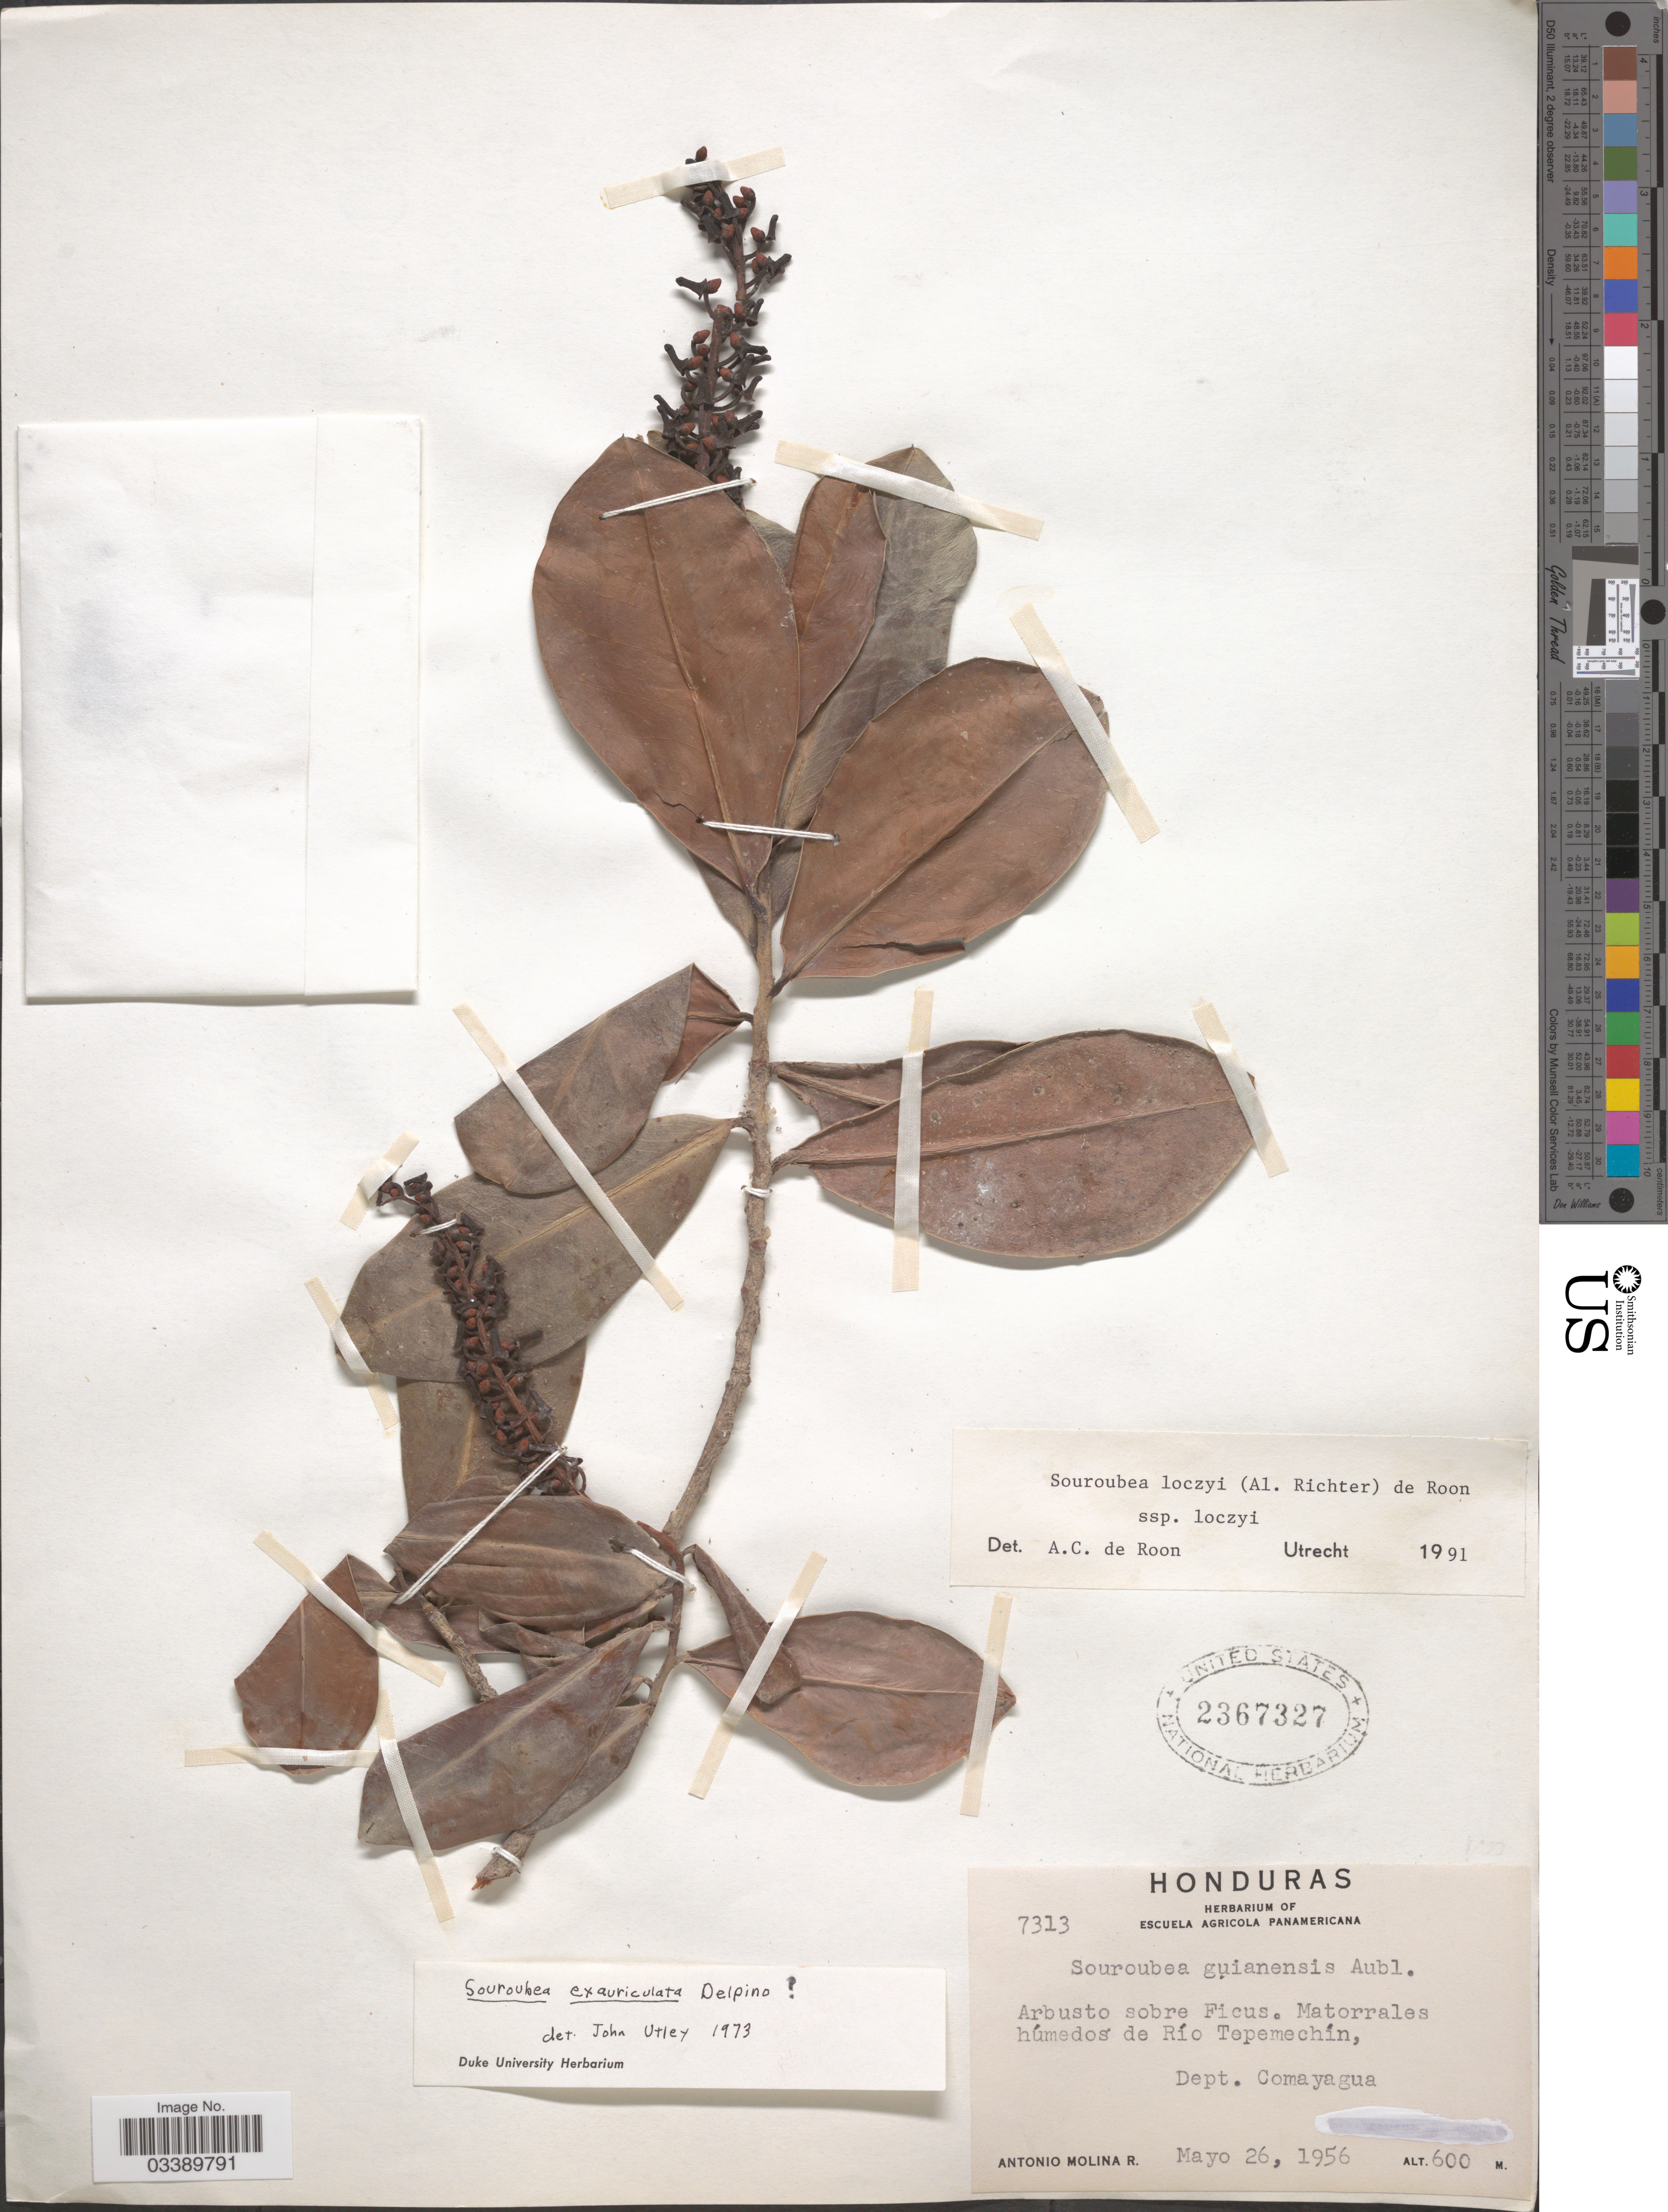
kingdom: Plantae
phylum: Tracheophyta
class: Magnoliopsida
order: Ericales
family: Marcgraviaceae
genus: Souroubea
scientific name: Souroubea loczyi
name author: (V.A. Richt.) de Roon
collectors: A. Molina R.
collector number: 7313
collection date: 1956-05-26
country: Honduras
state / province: Comayagua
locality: Matorrales húmedos de Río Tepemechín. Dept. Comayagua.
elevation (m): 600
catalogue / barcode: US 2367327